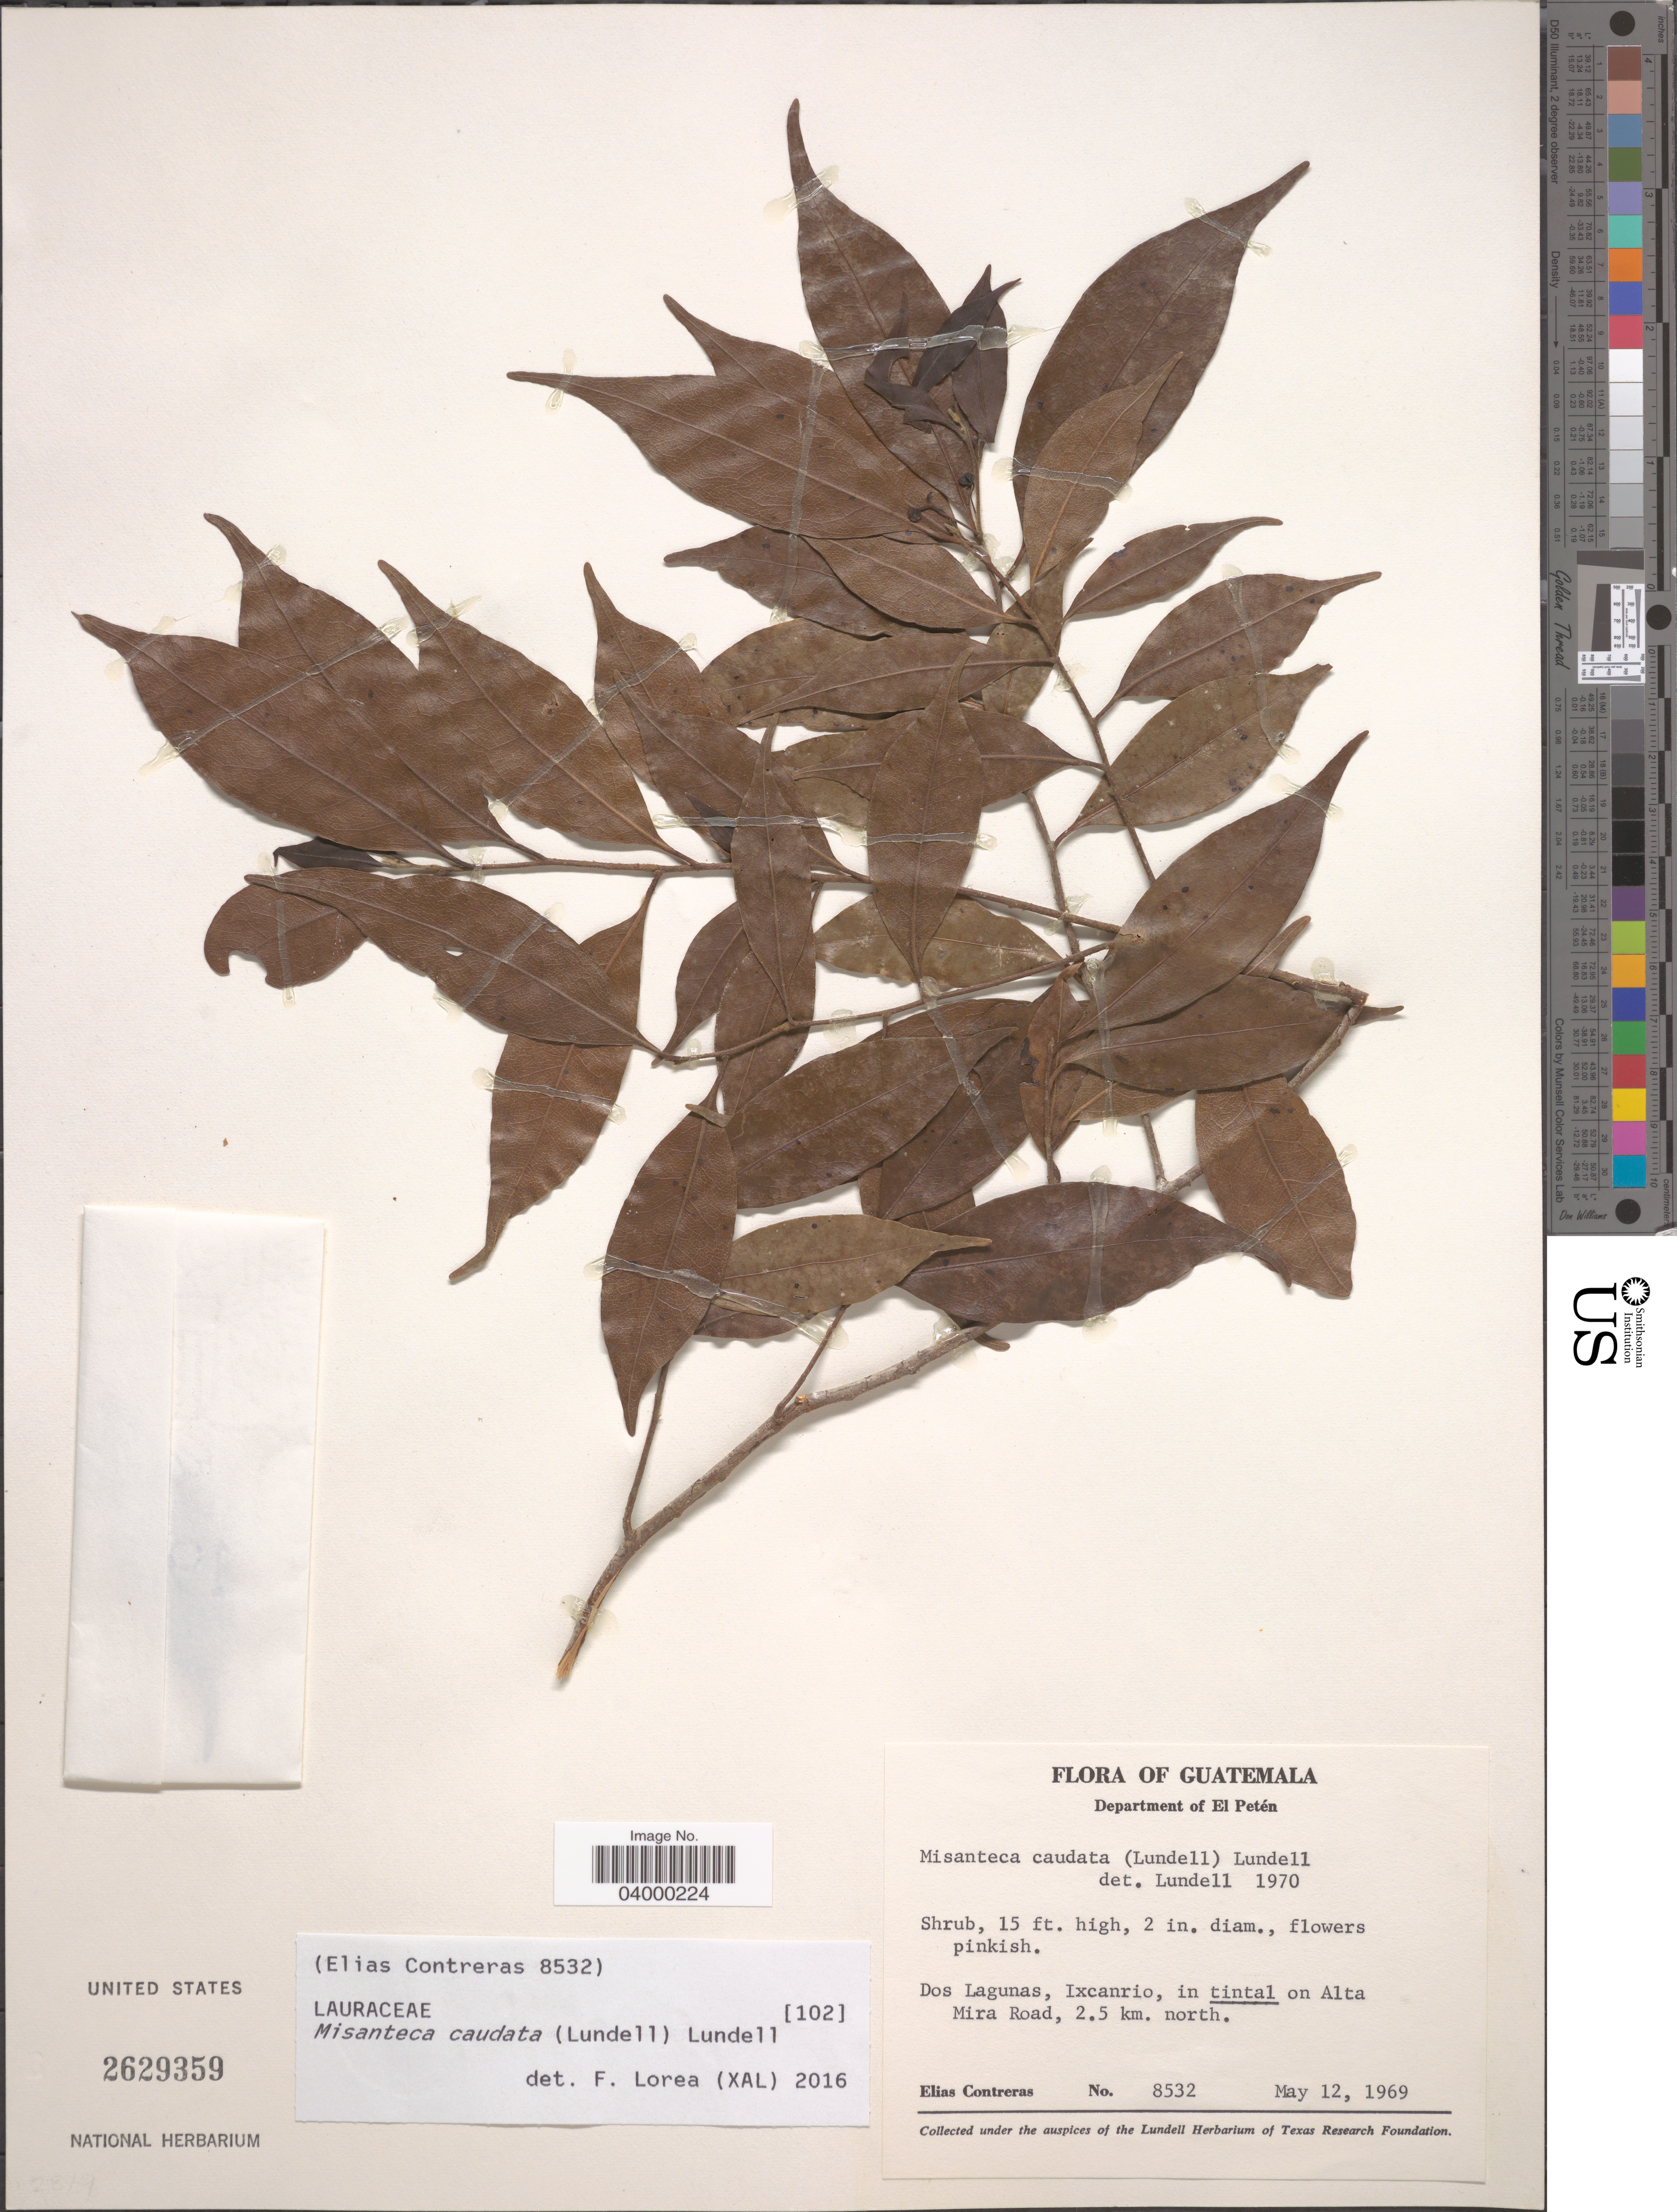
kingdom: Plantae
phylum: Tracheophyta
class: Magnoliopsida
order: Laurales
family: Lauraceae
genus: Licaria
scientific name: Licaria caudata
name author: (Lundell) Kosterm.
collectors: E. Contreras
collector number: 8532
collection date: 1969-05-12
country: Guatemala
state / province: El Peten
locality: Department of El Petén. Dos Lagunas, Ixcanrio on Alta Mira Road, 2.5 km. north.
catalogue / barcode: US 2629359